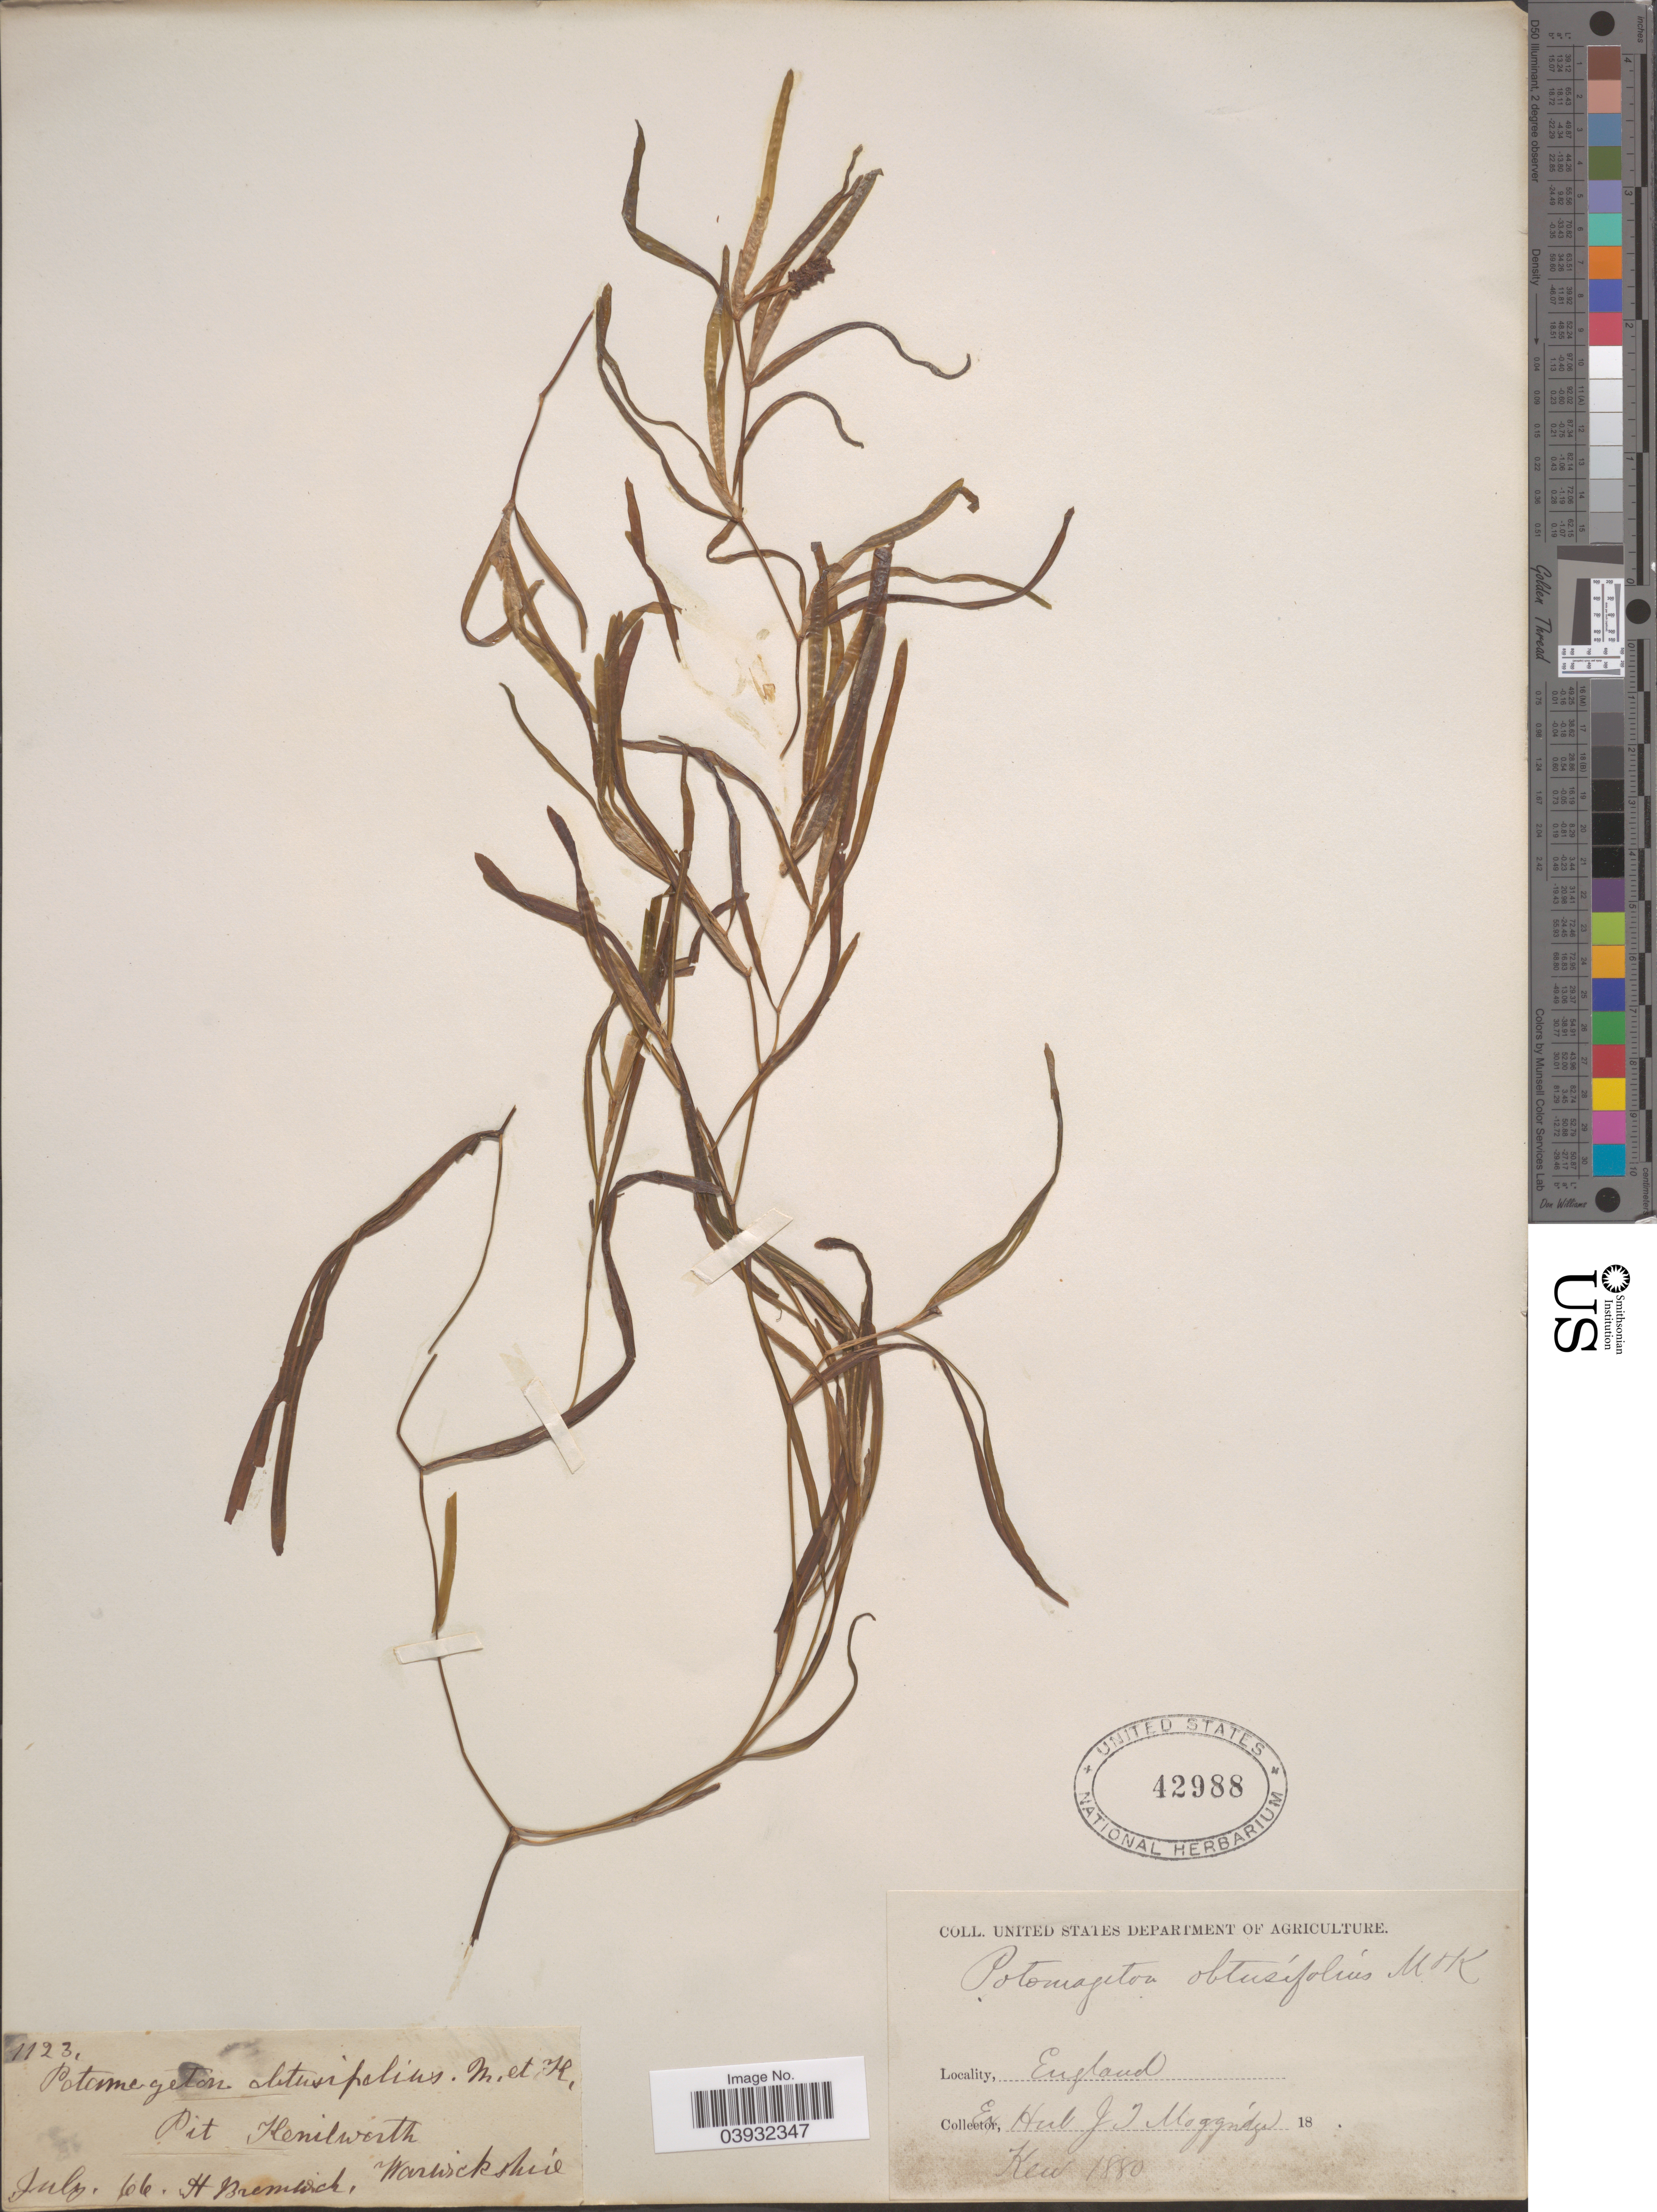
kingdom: Plantae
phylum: Tracheophyta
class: Liliopsida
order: Alismatales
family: Potamogetonaceae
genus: Potamogeton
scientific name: Potamogeton obtusifolius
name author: Mert. & W.D.J. Koch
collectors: H. Bremwick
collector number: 1123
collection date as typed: Transcribed d/m/y: /7/66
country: United Kingdom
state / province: England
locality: Pit Kenilworth, Warwickshire.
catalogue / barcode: US 42988